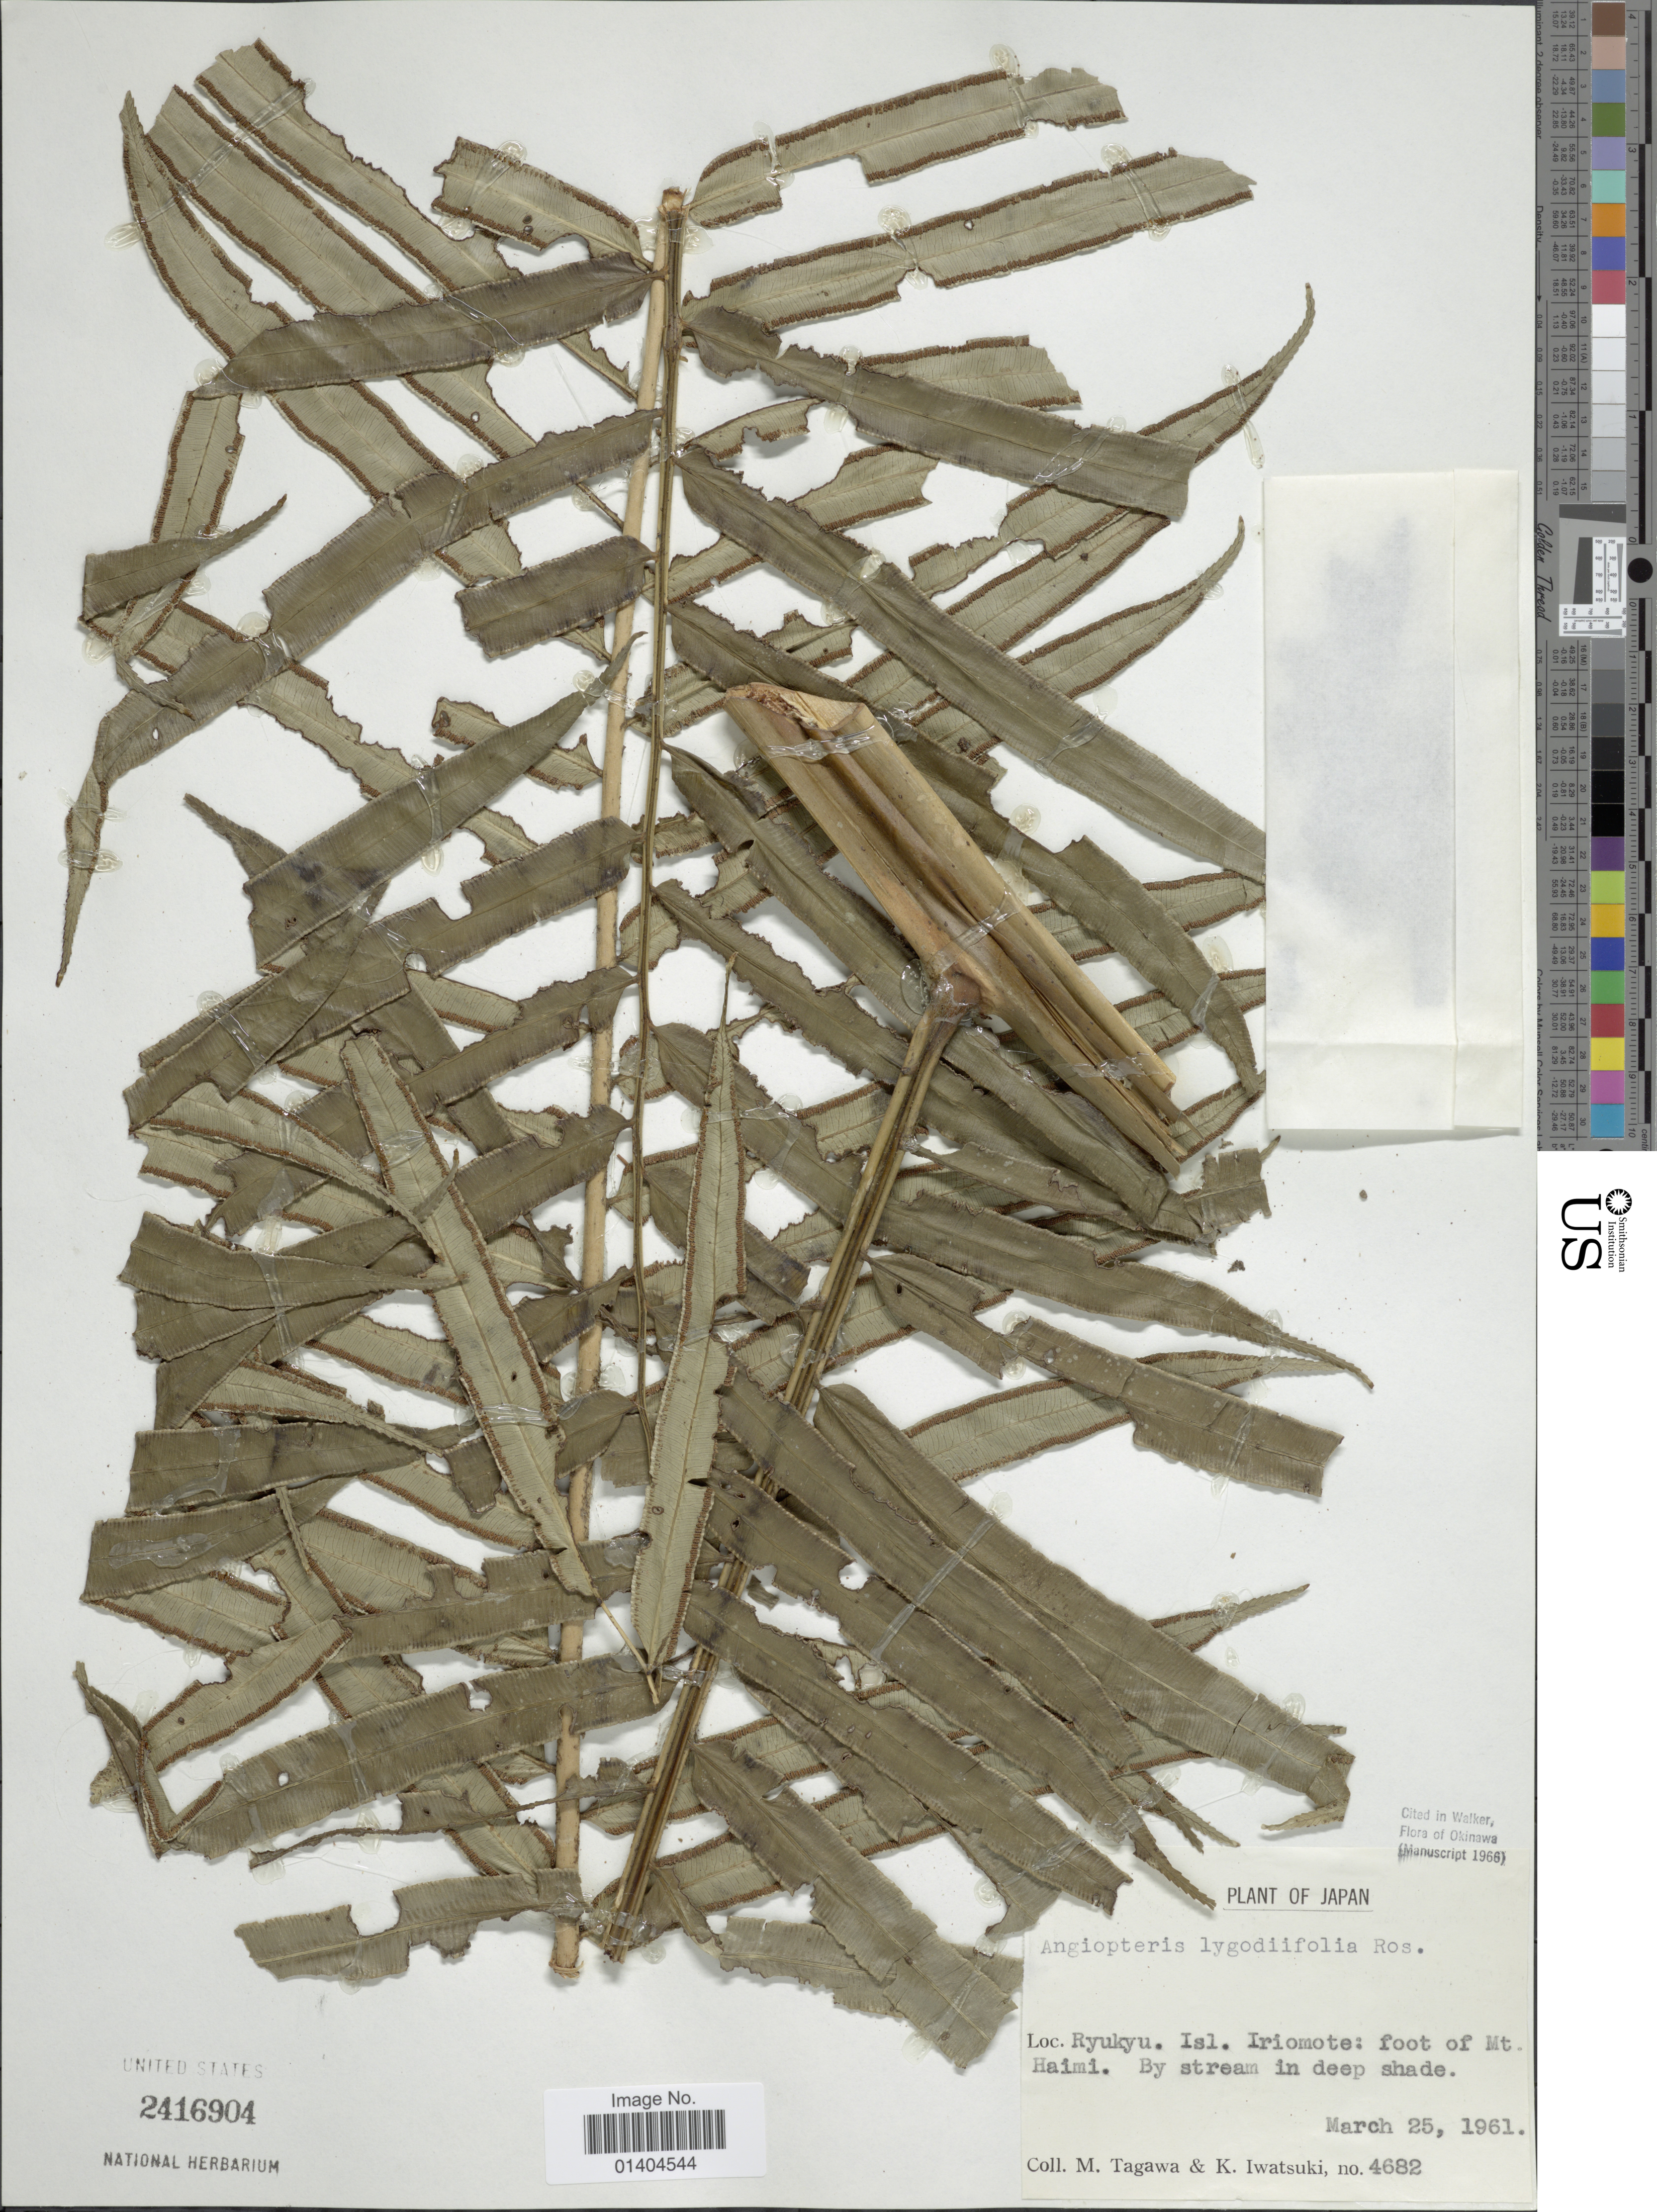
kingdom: Plantae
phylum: Tracheophyta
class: Polypodiopsida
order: Marattiales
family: Marattiaceae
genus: Angiopteris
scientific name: Angiopteris lygodiifolia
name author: Rosenst.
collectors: M. Tagawa & K. Iwatsuki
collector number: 4682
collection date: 1961-03-25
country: Japan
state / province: Okinawa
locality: Ryukyu. Isl. Iriomote: foot of Mt. Haimi.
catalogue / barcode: US 2416904